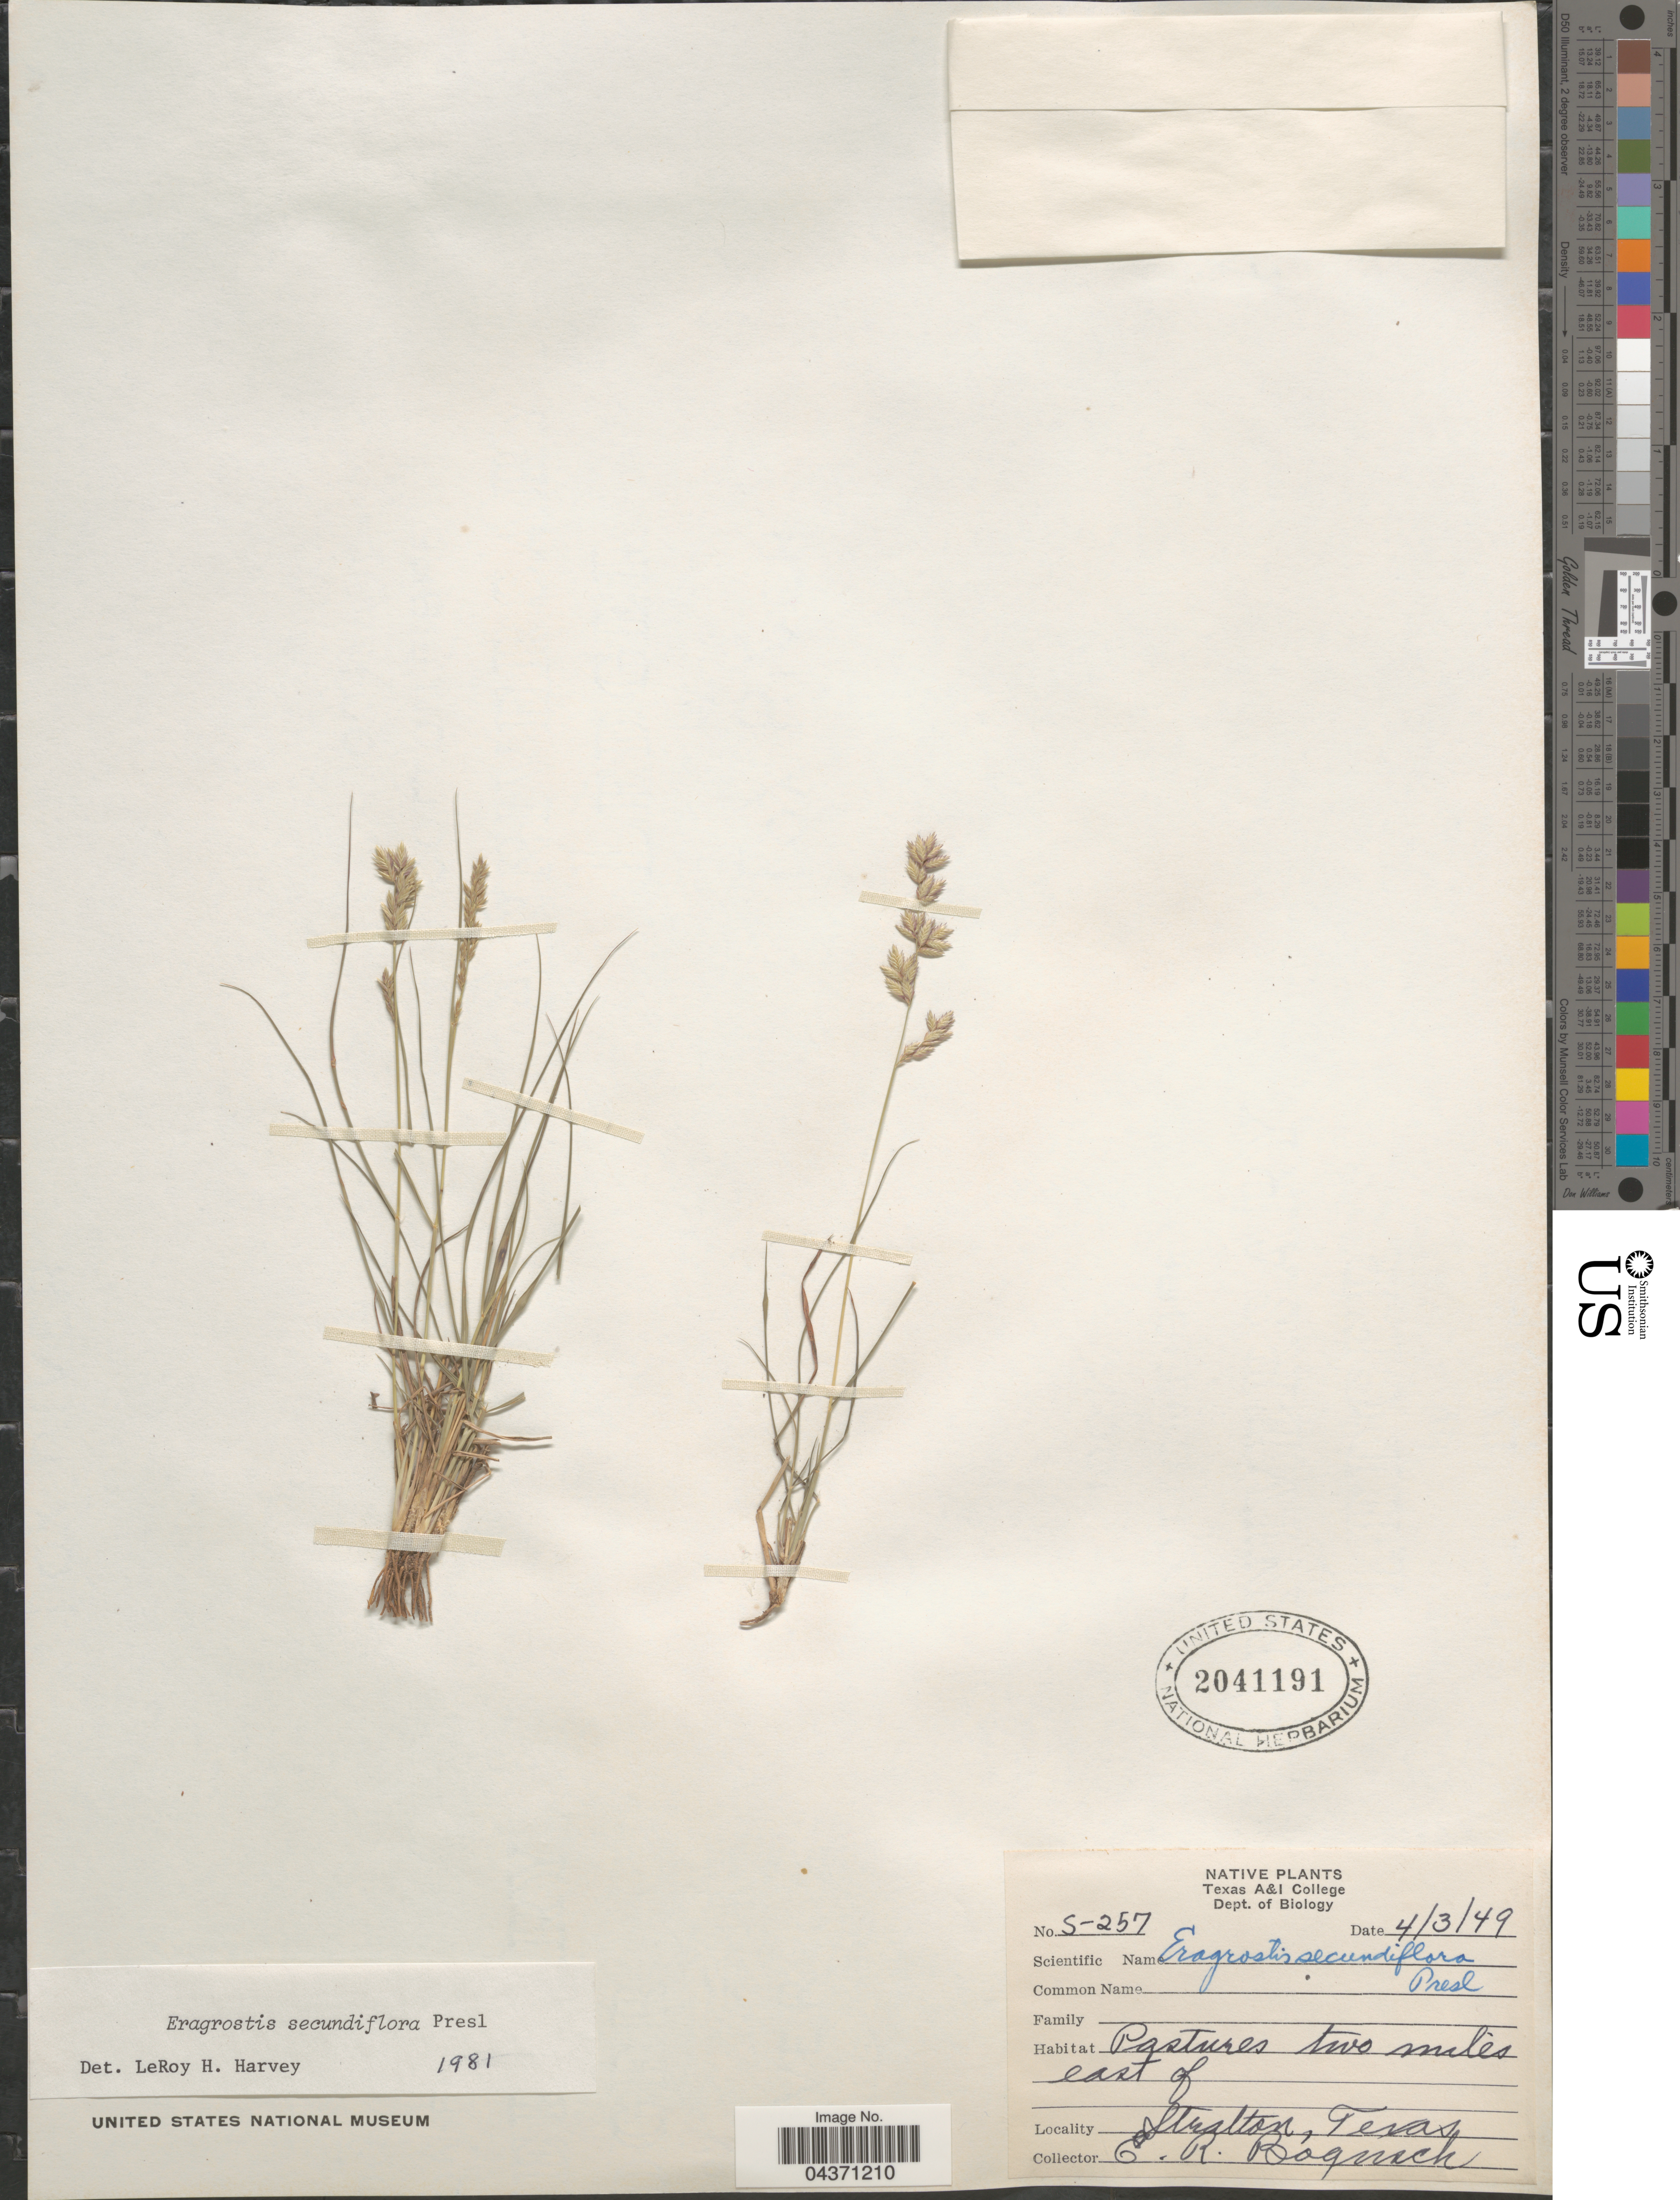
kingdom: Plantae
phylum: Tracheophyta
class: Liliopsida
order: Poales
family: Poaceae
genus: Eragrostis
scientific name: Eragrostis secundiflora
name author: J. Presl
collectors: E. Boqusch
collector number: S-257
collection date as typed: Transcribed d/m/y: 3/4/49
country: United States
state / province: Texas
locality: Pastures two miles east of. Stratton.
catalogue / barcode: US 2041191